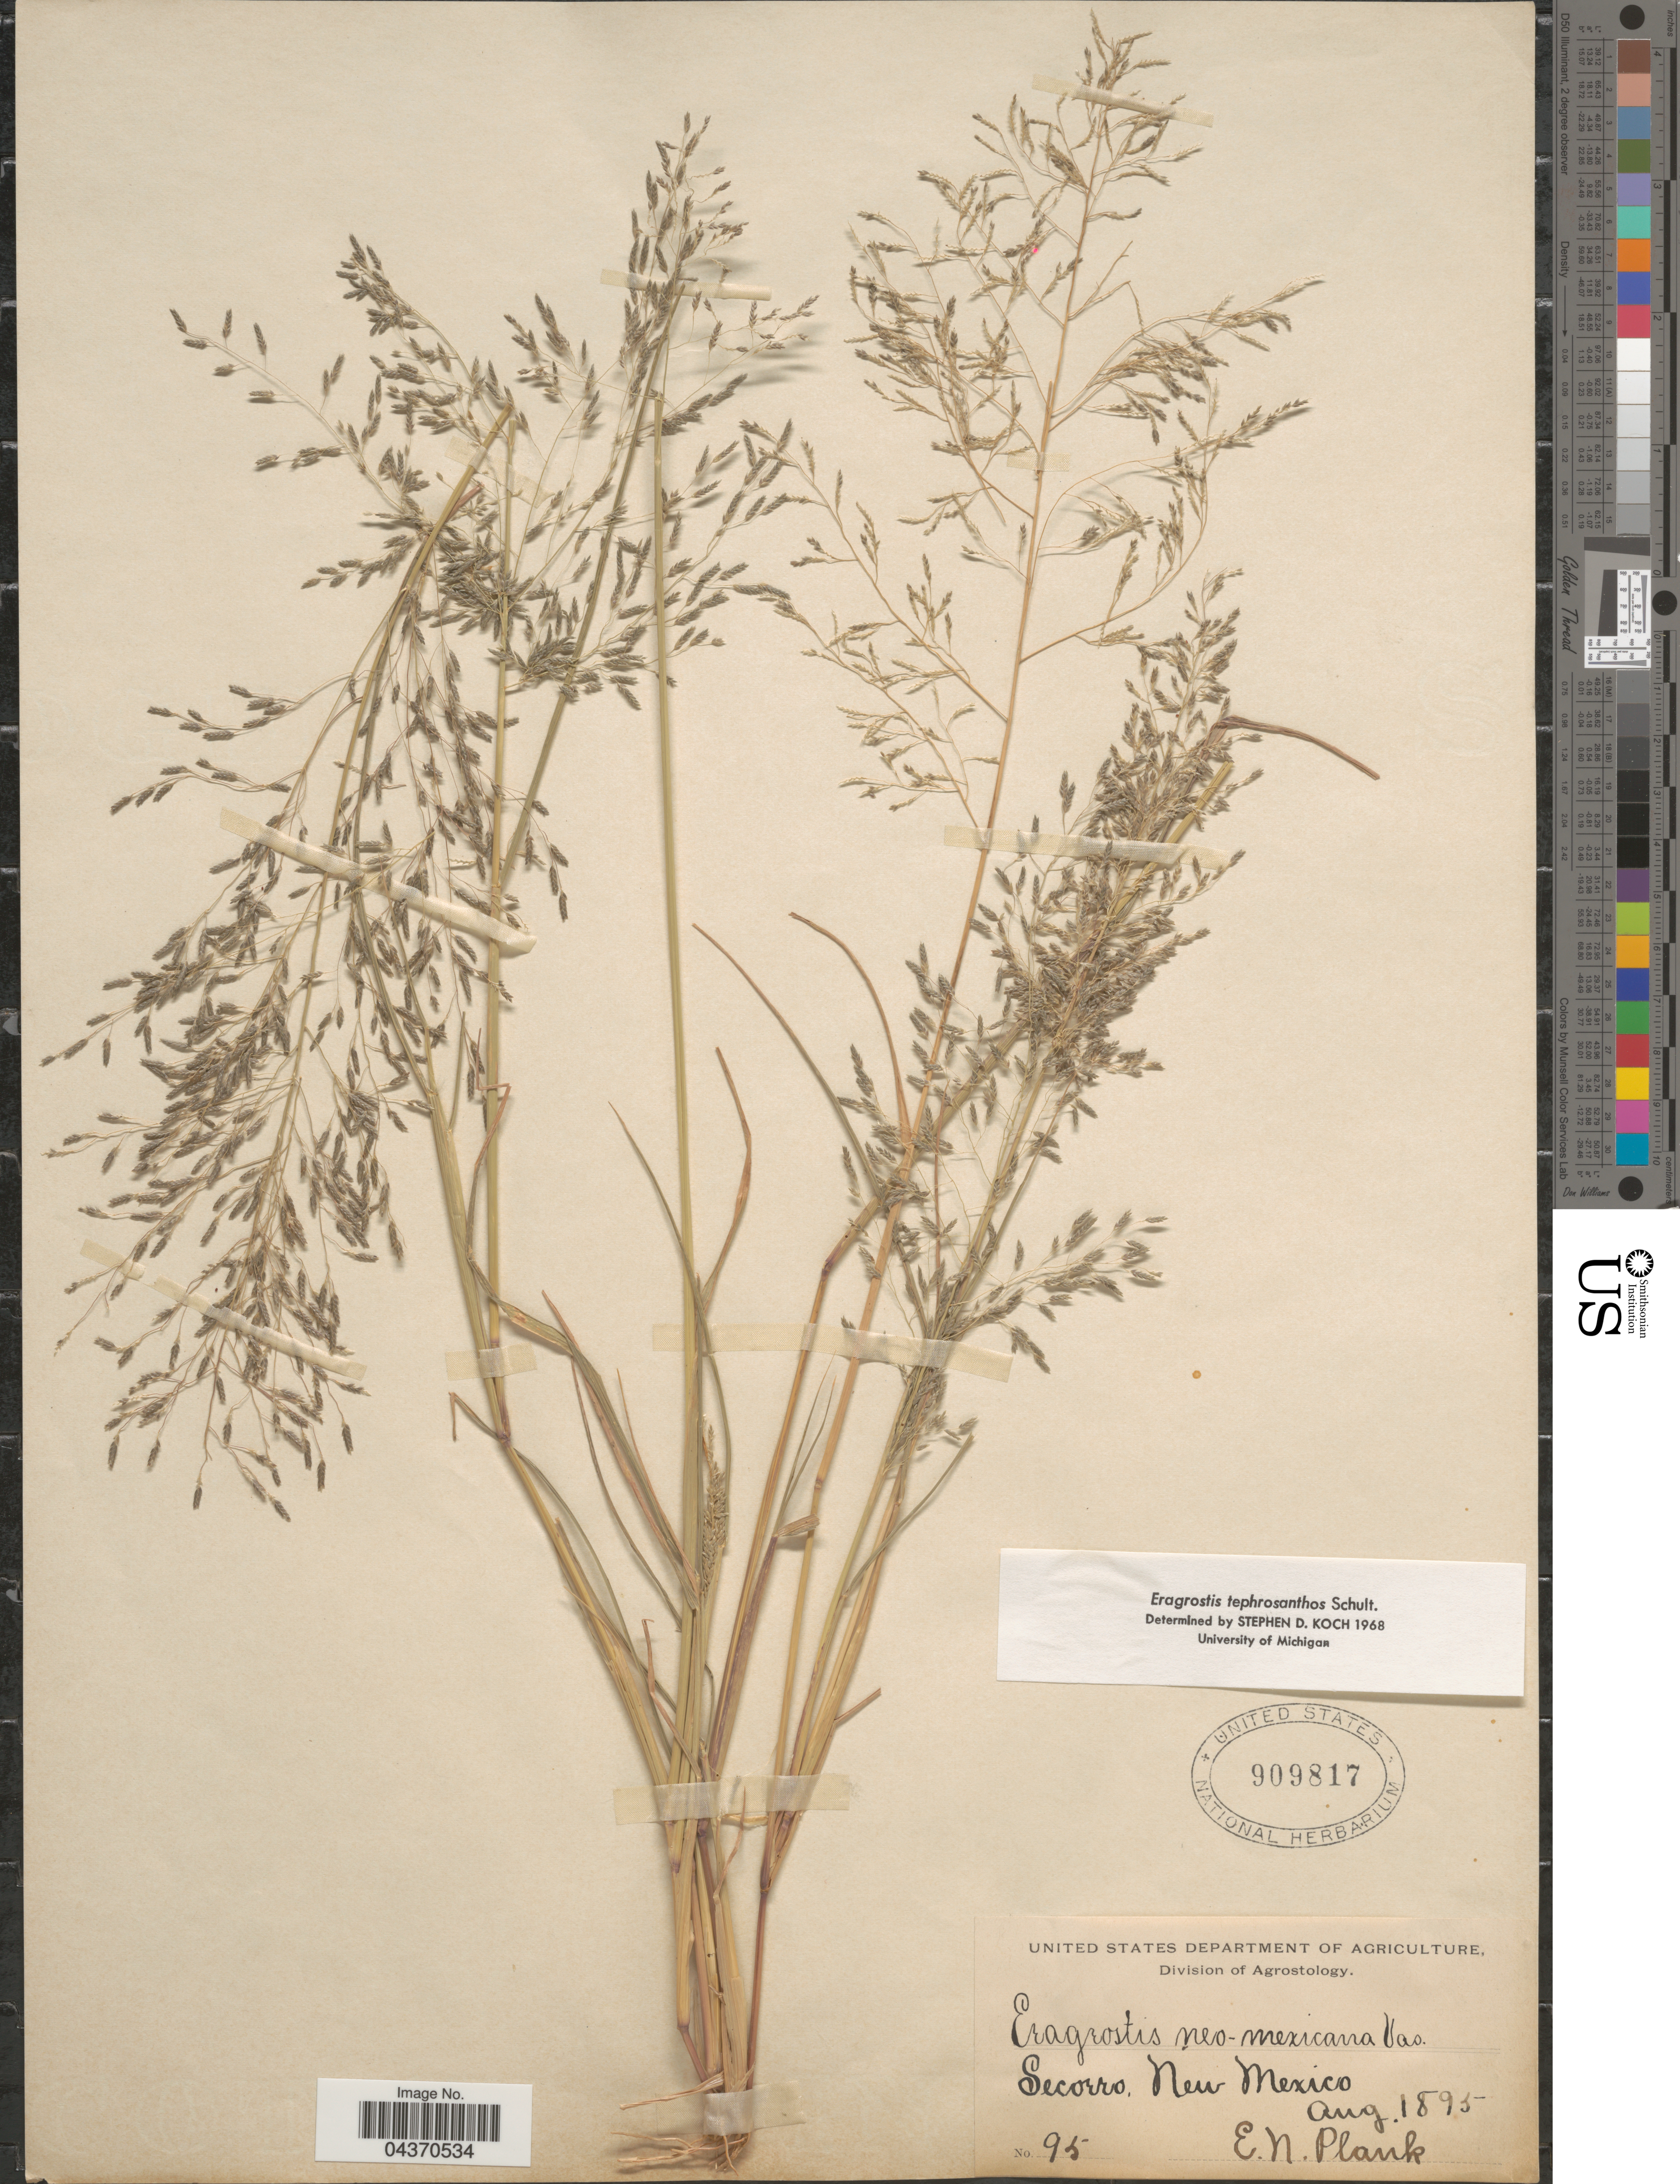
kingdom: Plantae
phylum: Tracheophyta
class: Liliopsida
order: Poales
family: Poaceae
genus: Eragrostis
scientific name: Eragrostis pectinacea var. miserrima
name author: (E. Fourn.) Reeder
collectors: E. Plank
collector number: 95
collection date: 1895-08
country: United States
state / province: New Mexico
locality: Secorro.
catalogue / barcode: US 909817